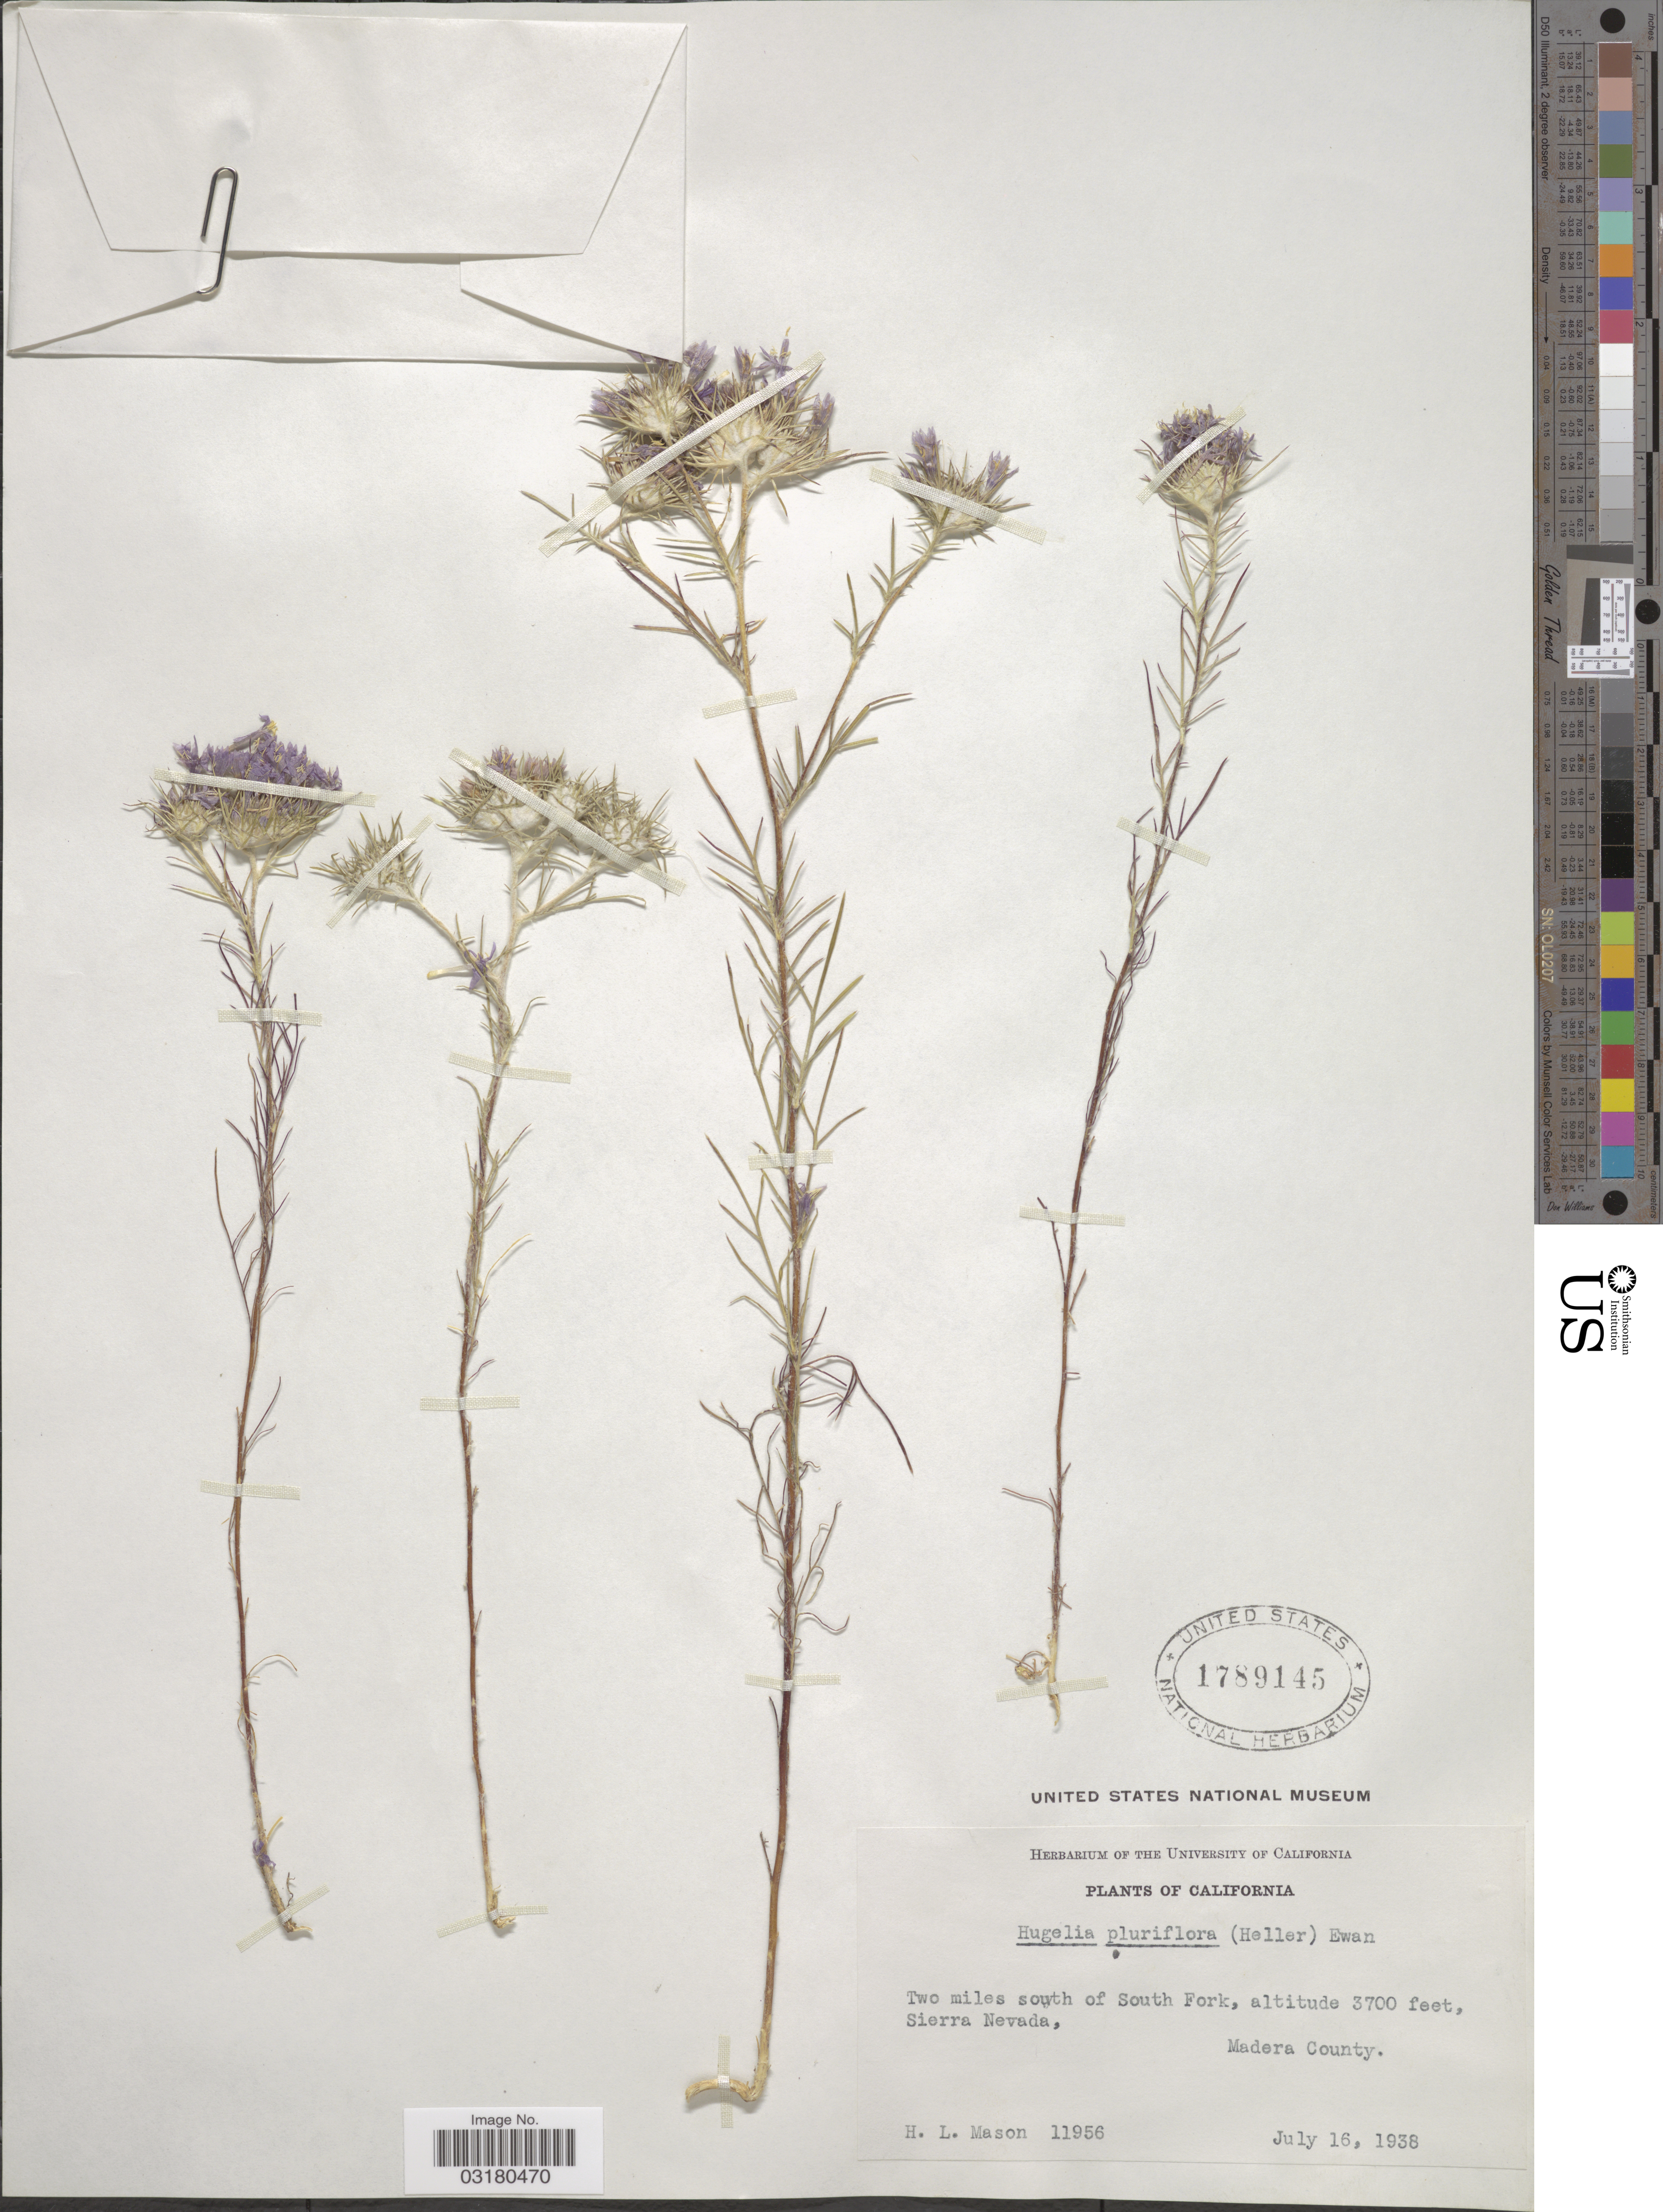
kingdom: Plantae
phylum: Tracheophyta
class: Magnoliopsida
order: Ericales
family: Polemoniaceae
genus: Eriastrum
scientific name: Eriastrum pluriflorum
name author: (A. Heller) H. Mason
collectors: H. L. Mason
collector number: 11956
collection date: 1938-07-16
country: United States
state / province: California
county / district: Madera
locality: Two miles south of South Fork, Sierra Nevadam Madera County.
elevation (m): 1128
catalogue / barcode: US 1789145